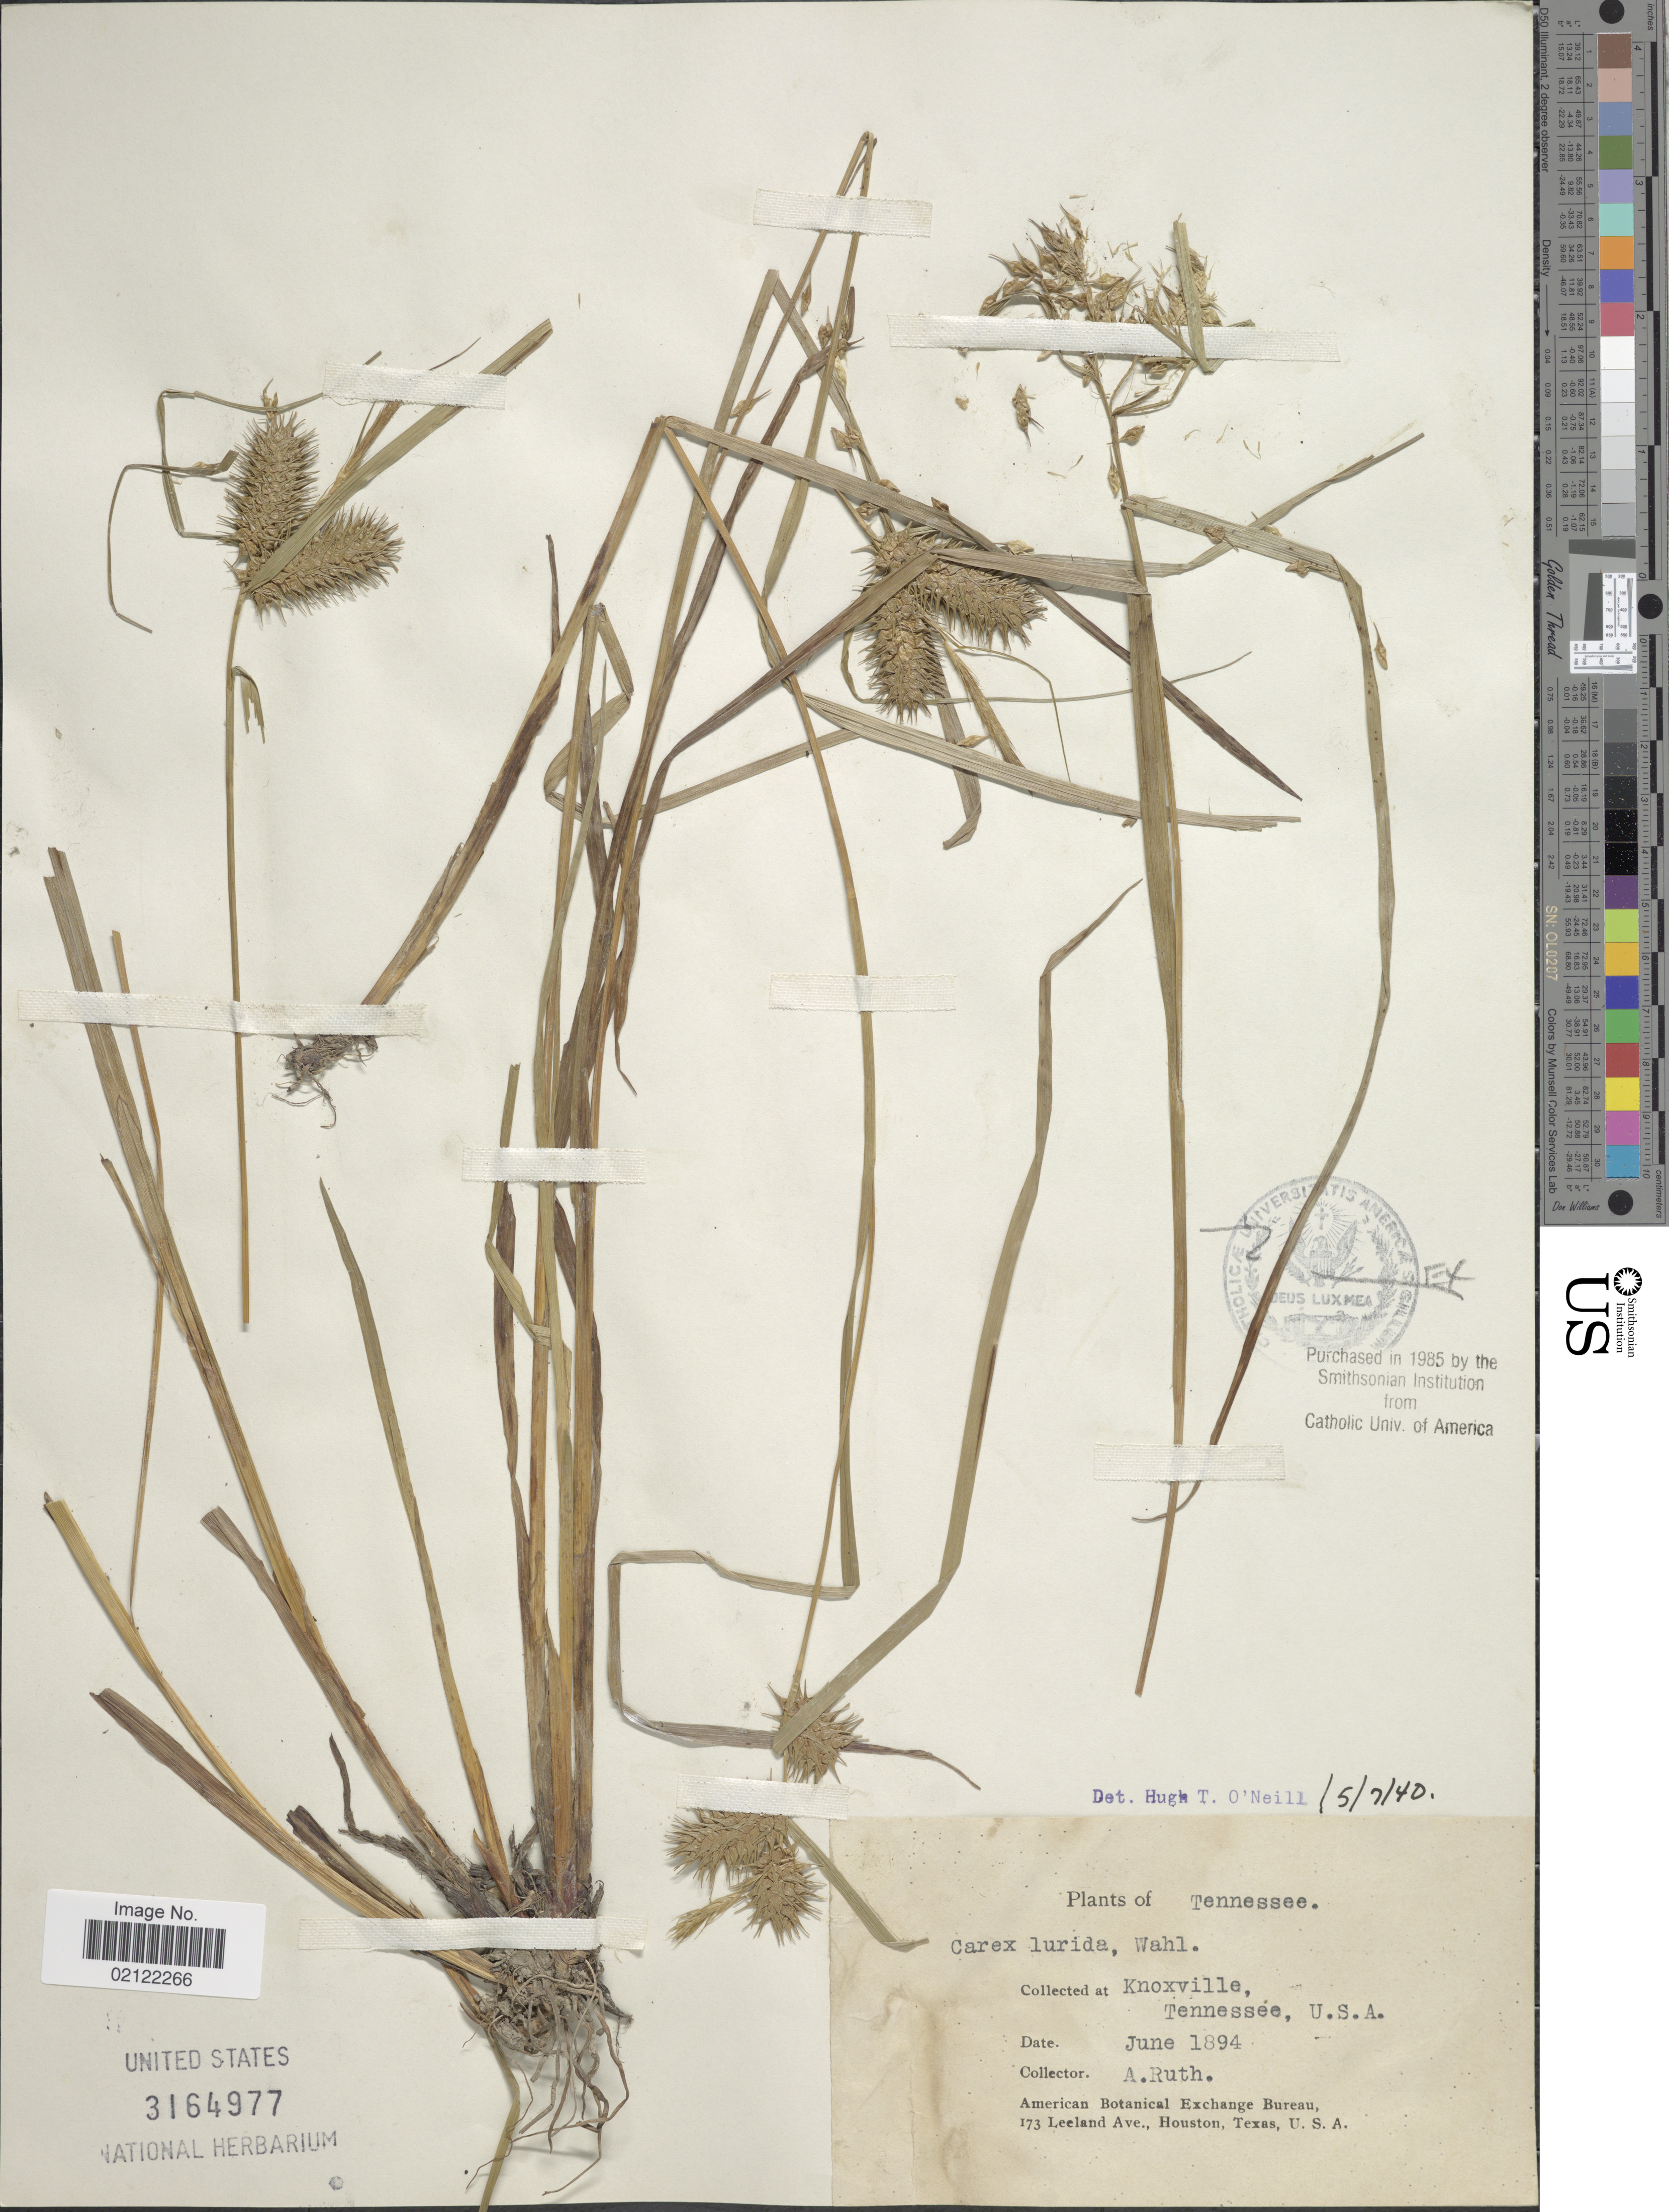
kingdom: Plantae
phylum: Tracheophyta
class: Liliopsida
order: Poales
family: Cyperaceae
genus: Carex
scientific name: Carex lurida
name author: Wahlenb.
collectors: A. Ruth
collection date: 1894-06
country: United States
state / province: Tennessee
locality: Knoxville, Tennessee, U.S.A.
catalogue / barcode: US 3164977